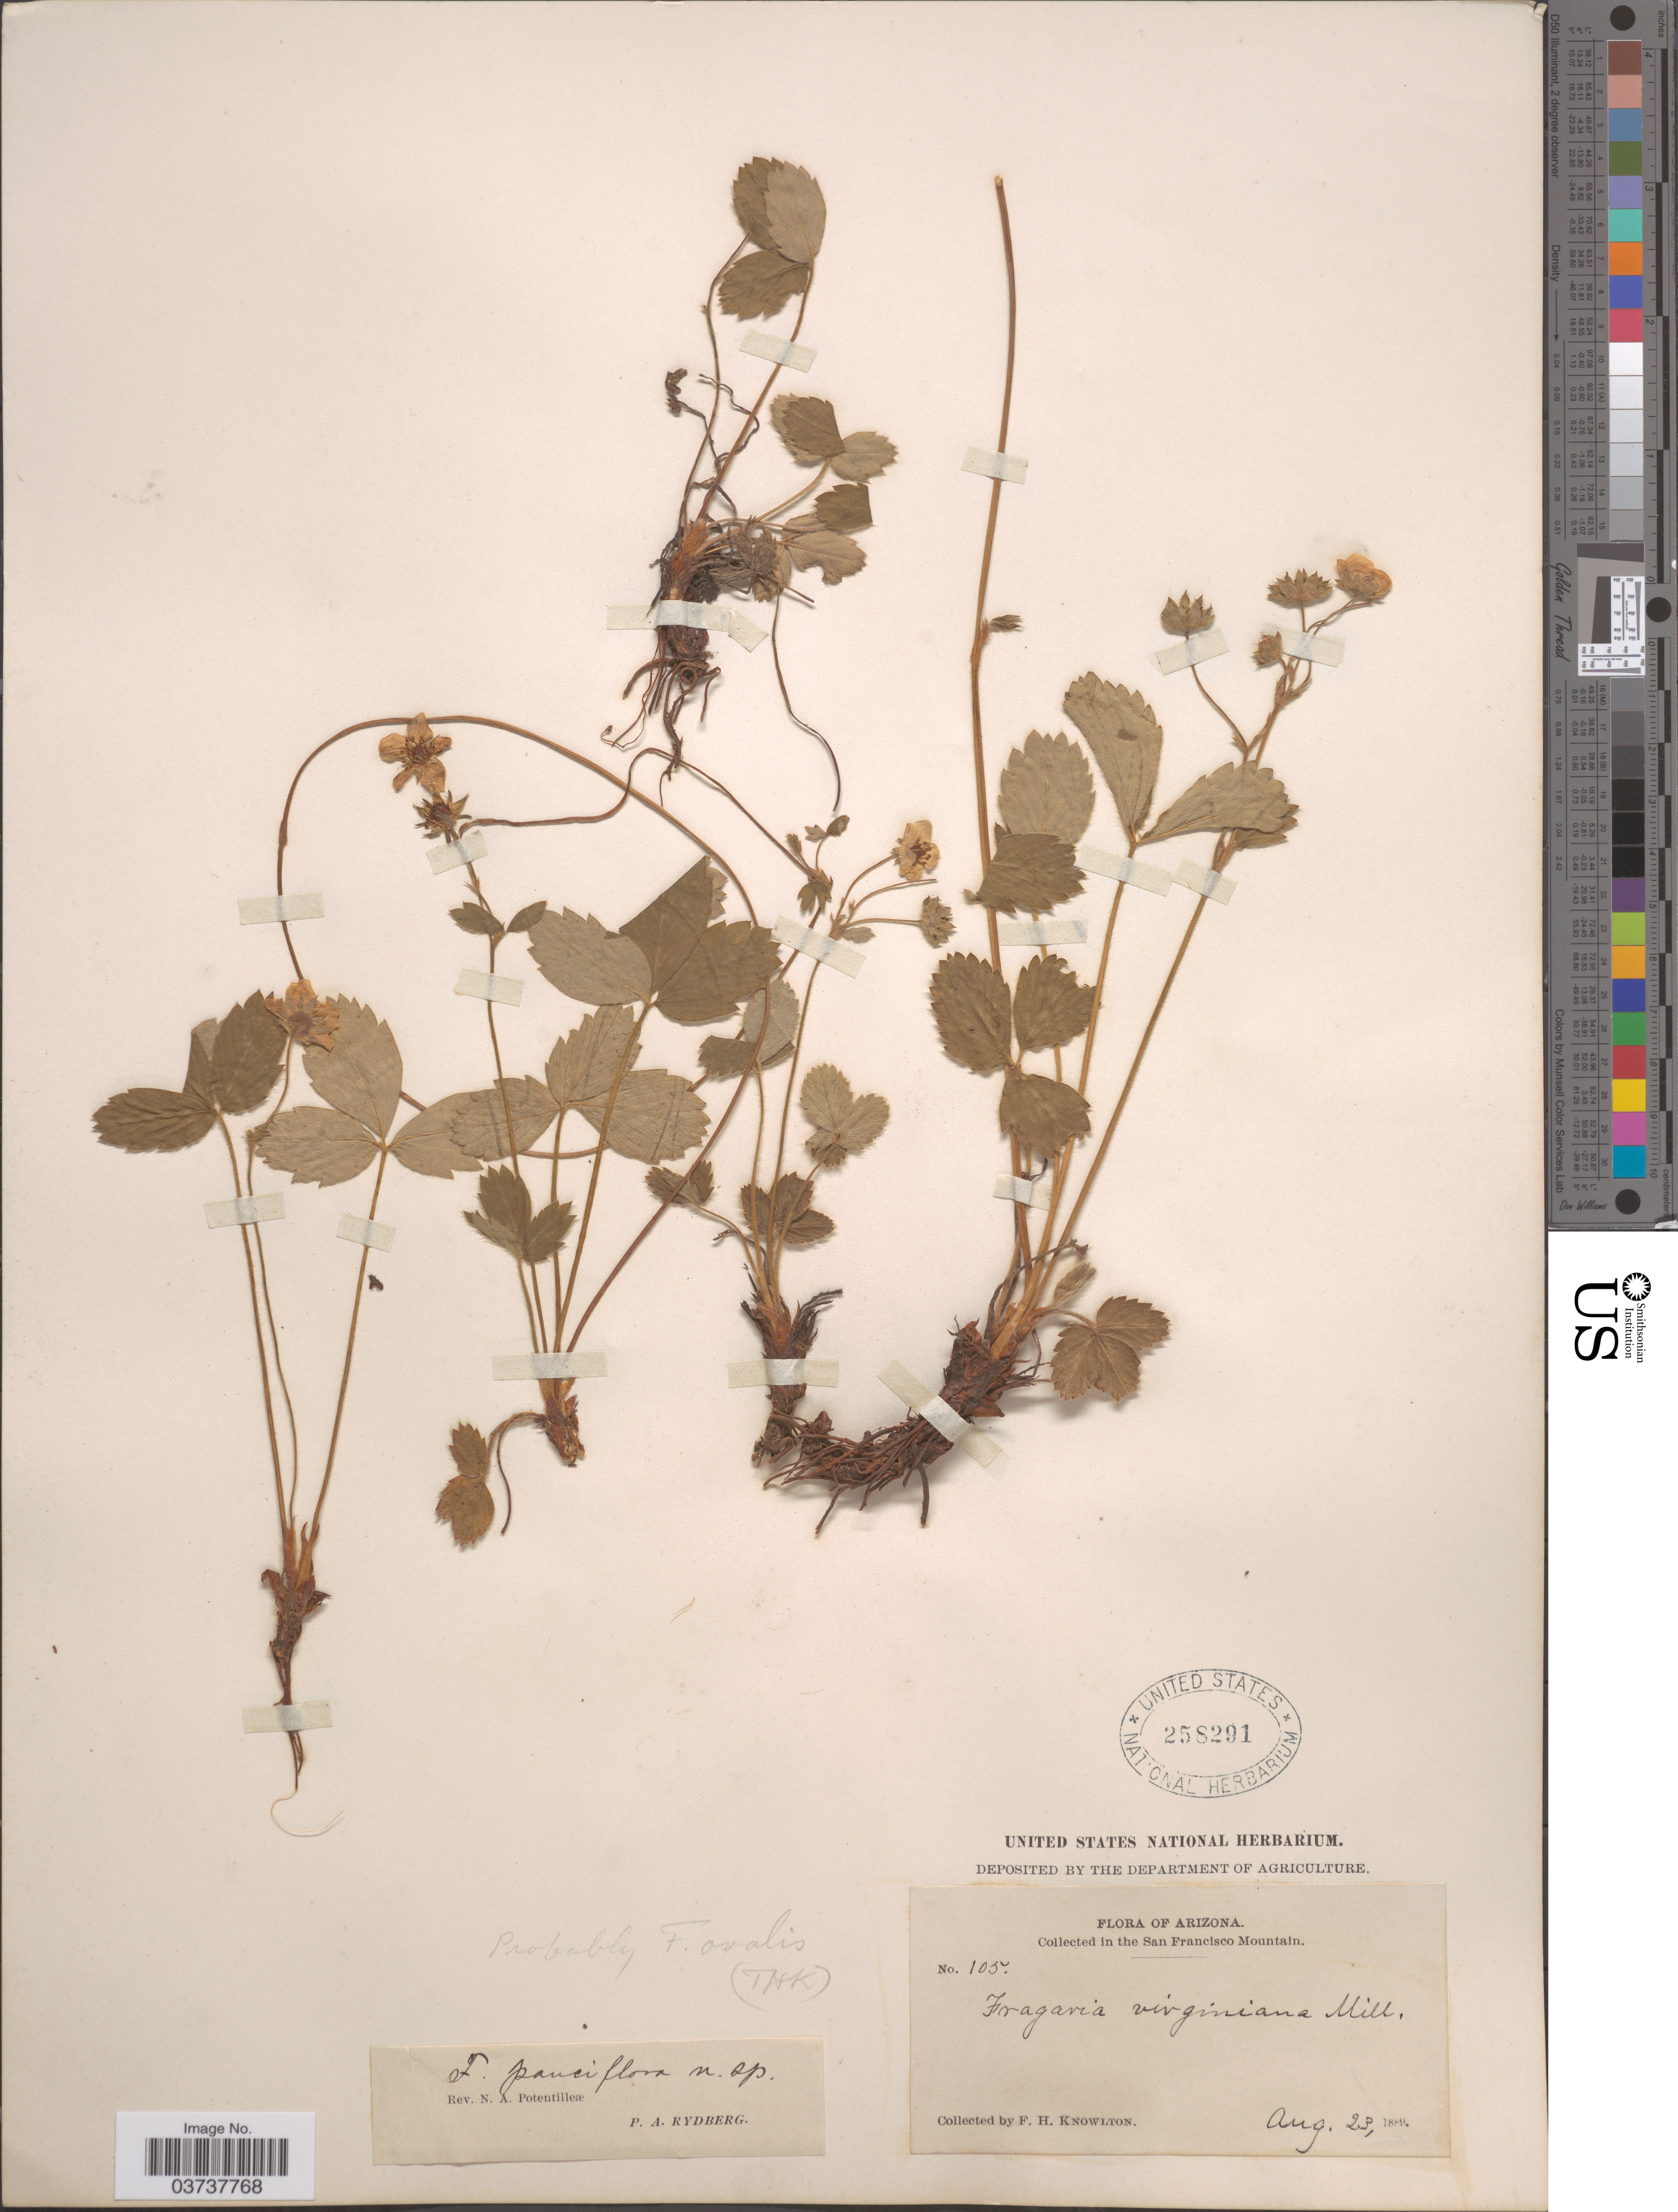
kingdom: Plantae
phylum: Tracheophyta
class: Magnoliopsida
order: Rosales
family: Rosaceae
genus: Fragaria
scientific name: Fragaria virginiana subsp. glauca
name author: (S. Watson) Staudt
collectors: F. H. Knowlton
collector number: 105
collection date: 1889-08-23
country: United States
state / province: Arizona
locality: In the San Francisco Mountain.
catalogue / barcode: US 258291